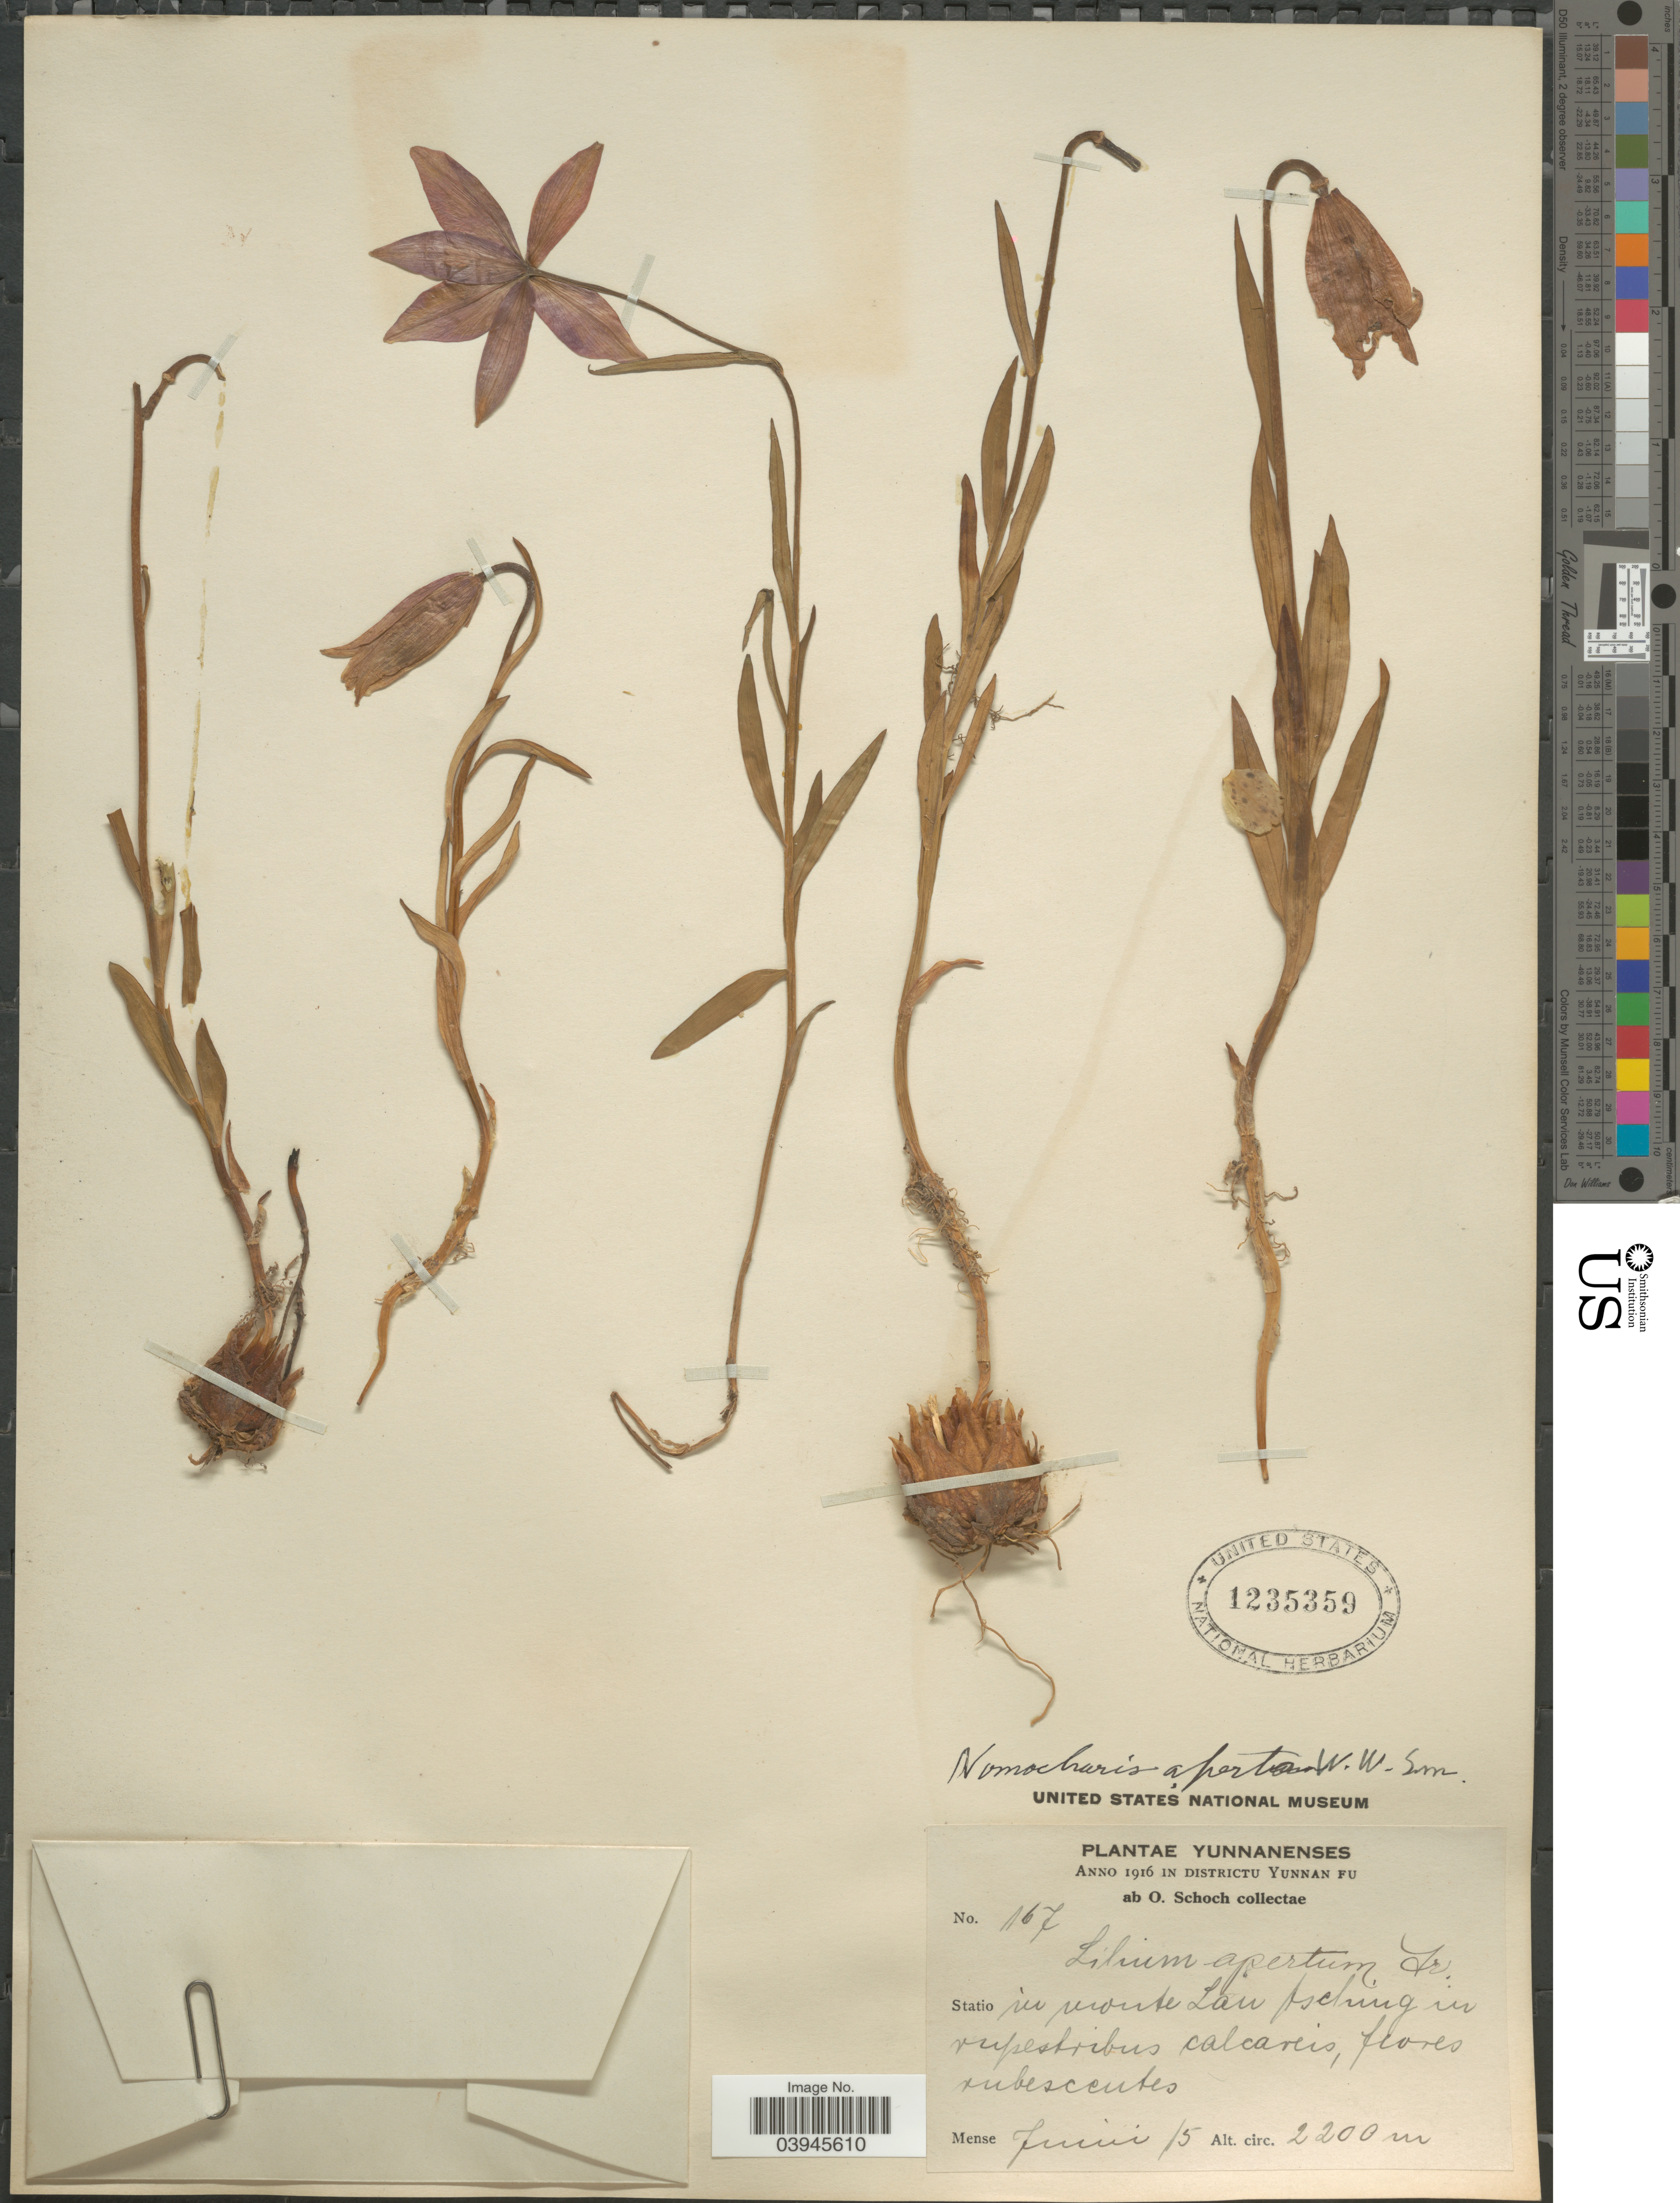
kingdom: Plantae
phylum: Tracheophyta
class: Liliopsida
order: Liliales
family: Liliaceae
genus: Lilium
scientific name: Lilium apertum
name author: Franch.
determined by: Strong, Mark T., (BOT), Smithsonian Institution - National Museum of Natural History (UNITED STATES)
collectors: O. Schoch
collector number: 167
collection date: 1916-06-15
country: China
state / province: Yunnan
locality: Yunnanenses. In Districtu Yunnan Fu. Statio in monte Lau Tsching [interpreted] in rupestribus calcareis.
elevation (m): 2200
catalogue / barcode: US 1235359